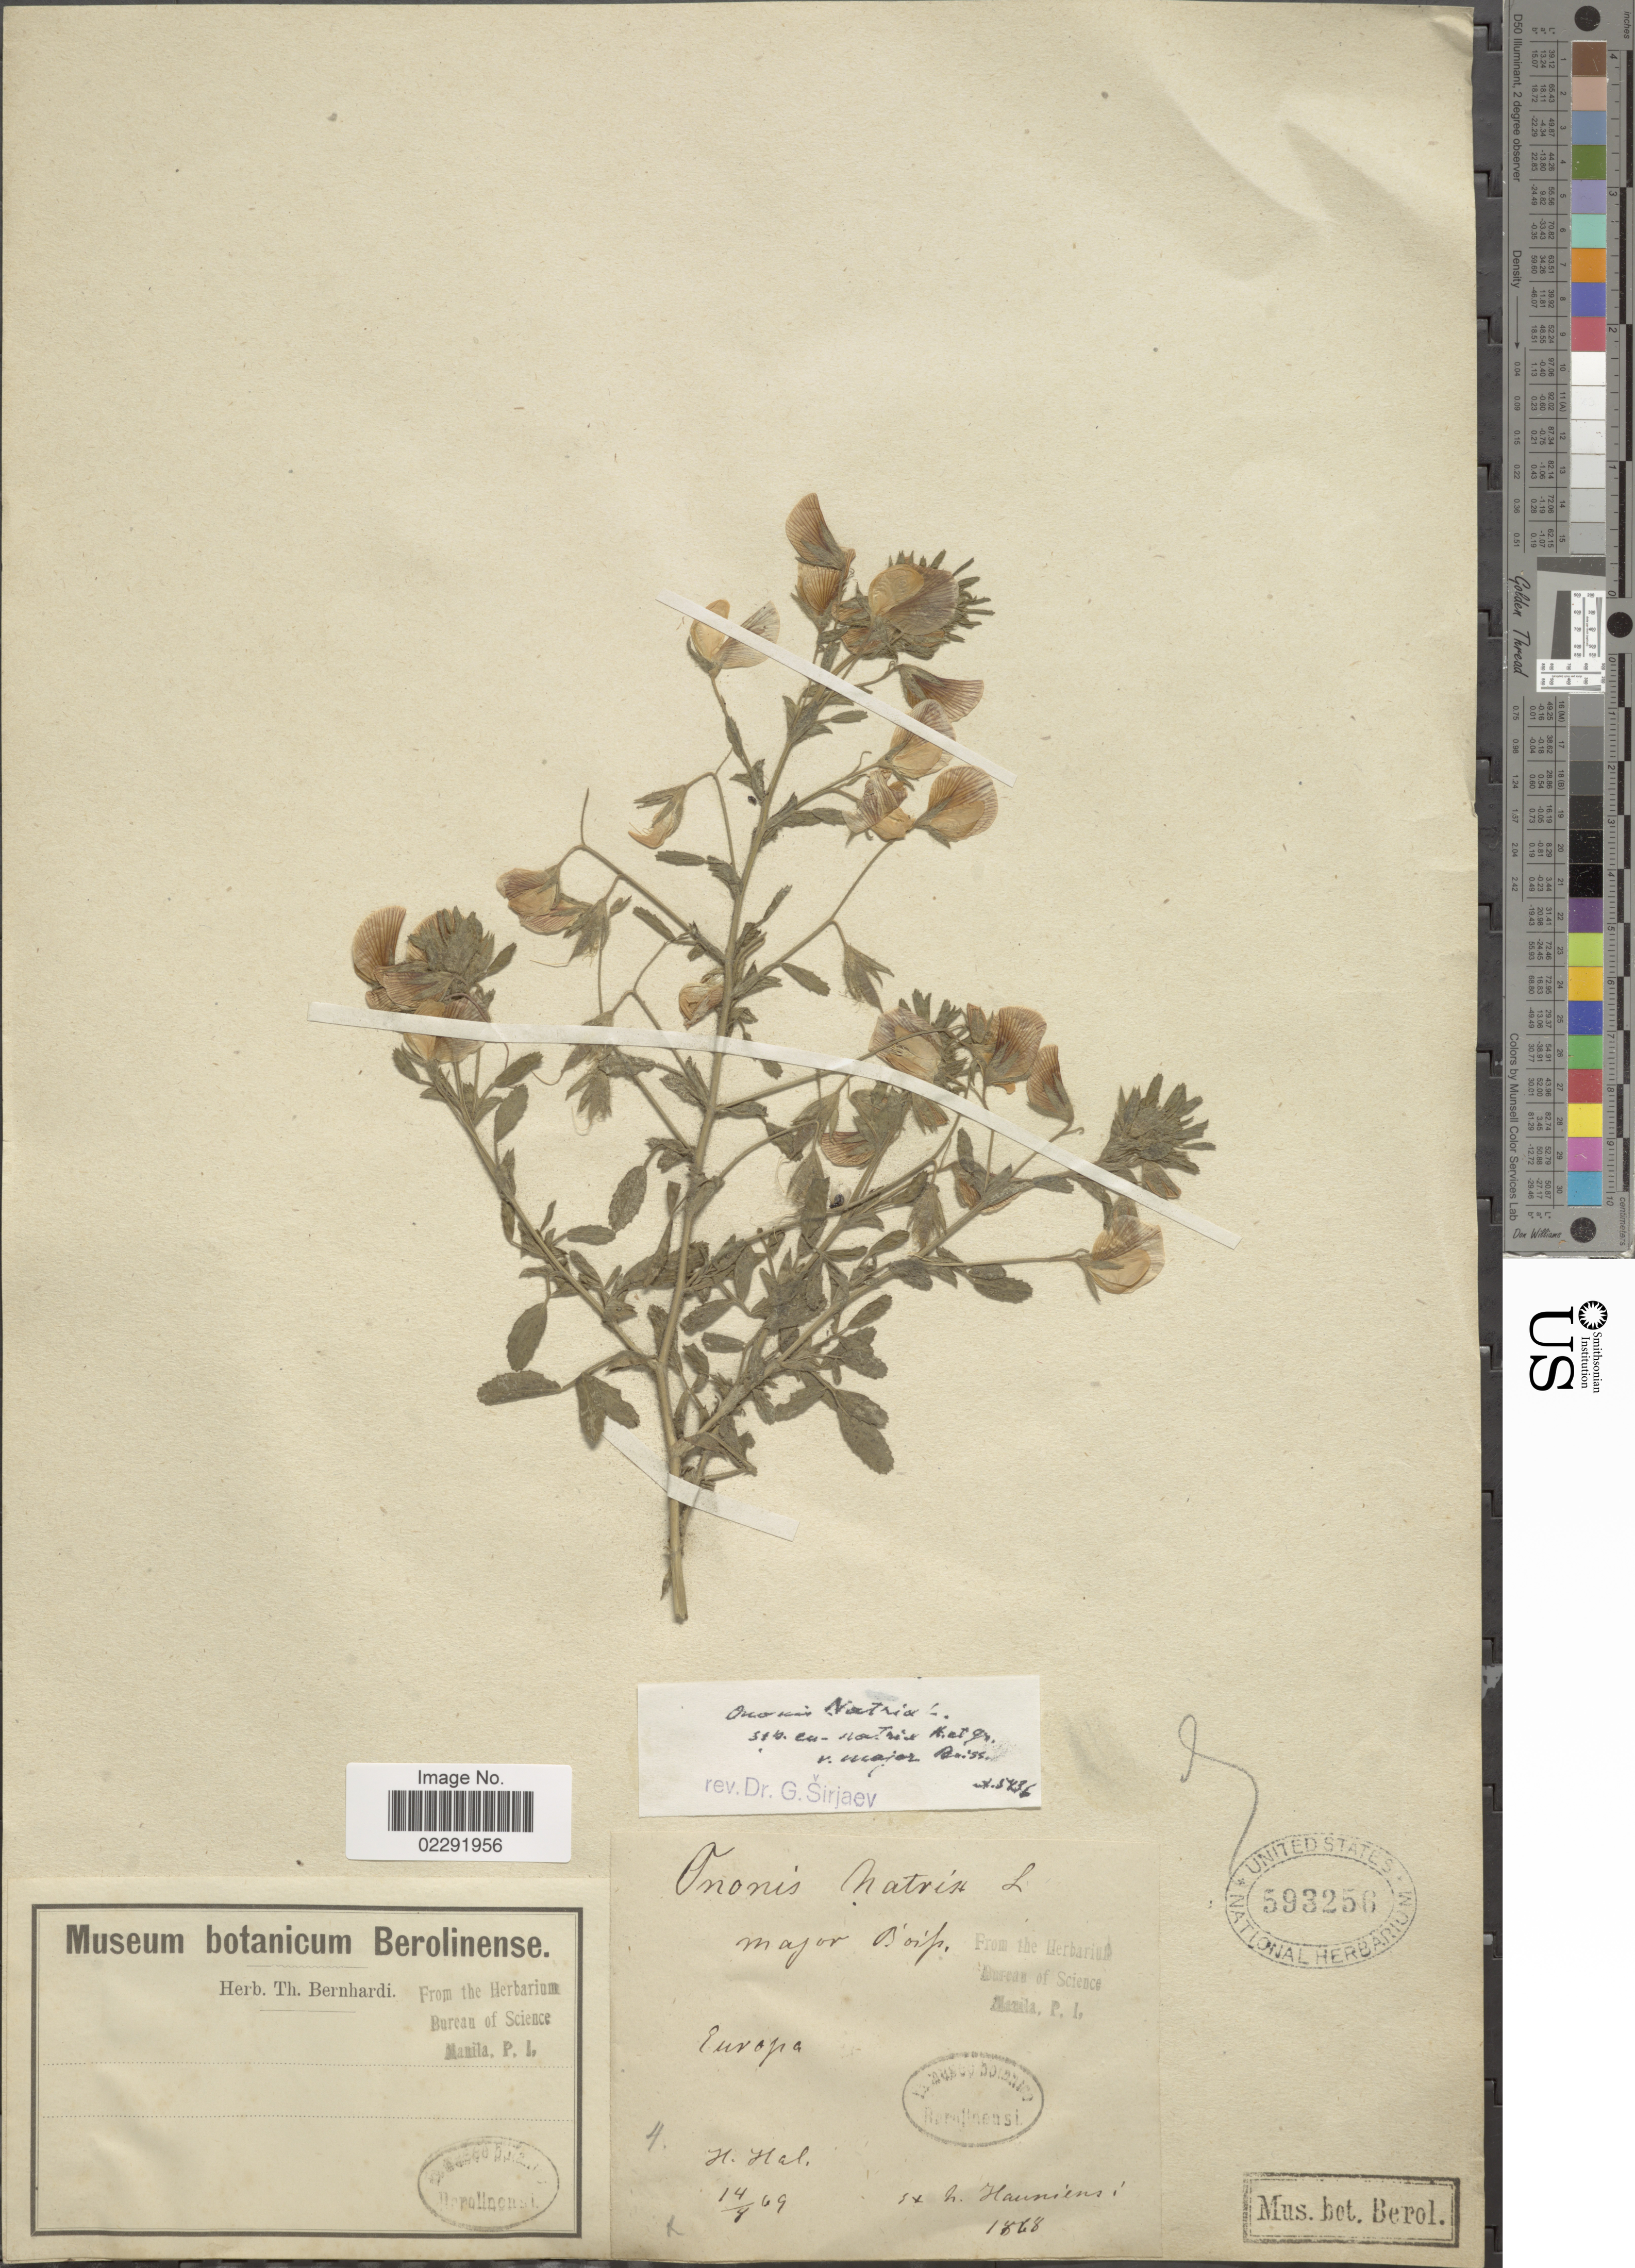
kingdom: Plantae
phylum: Tracheophyta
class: Magnoliopsida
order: Fabales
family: Fabaceae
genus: Ononis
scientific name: Ononis natrix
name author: L.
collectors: H. Hal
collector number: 4?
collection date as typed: Transcribed d/m/y: 14/4/69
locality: Europa, Ex. h. Hauniensi. [interpreted]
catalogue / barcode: US 593256